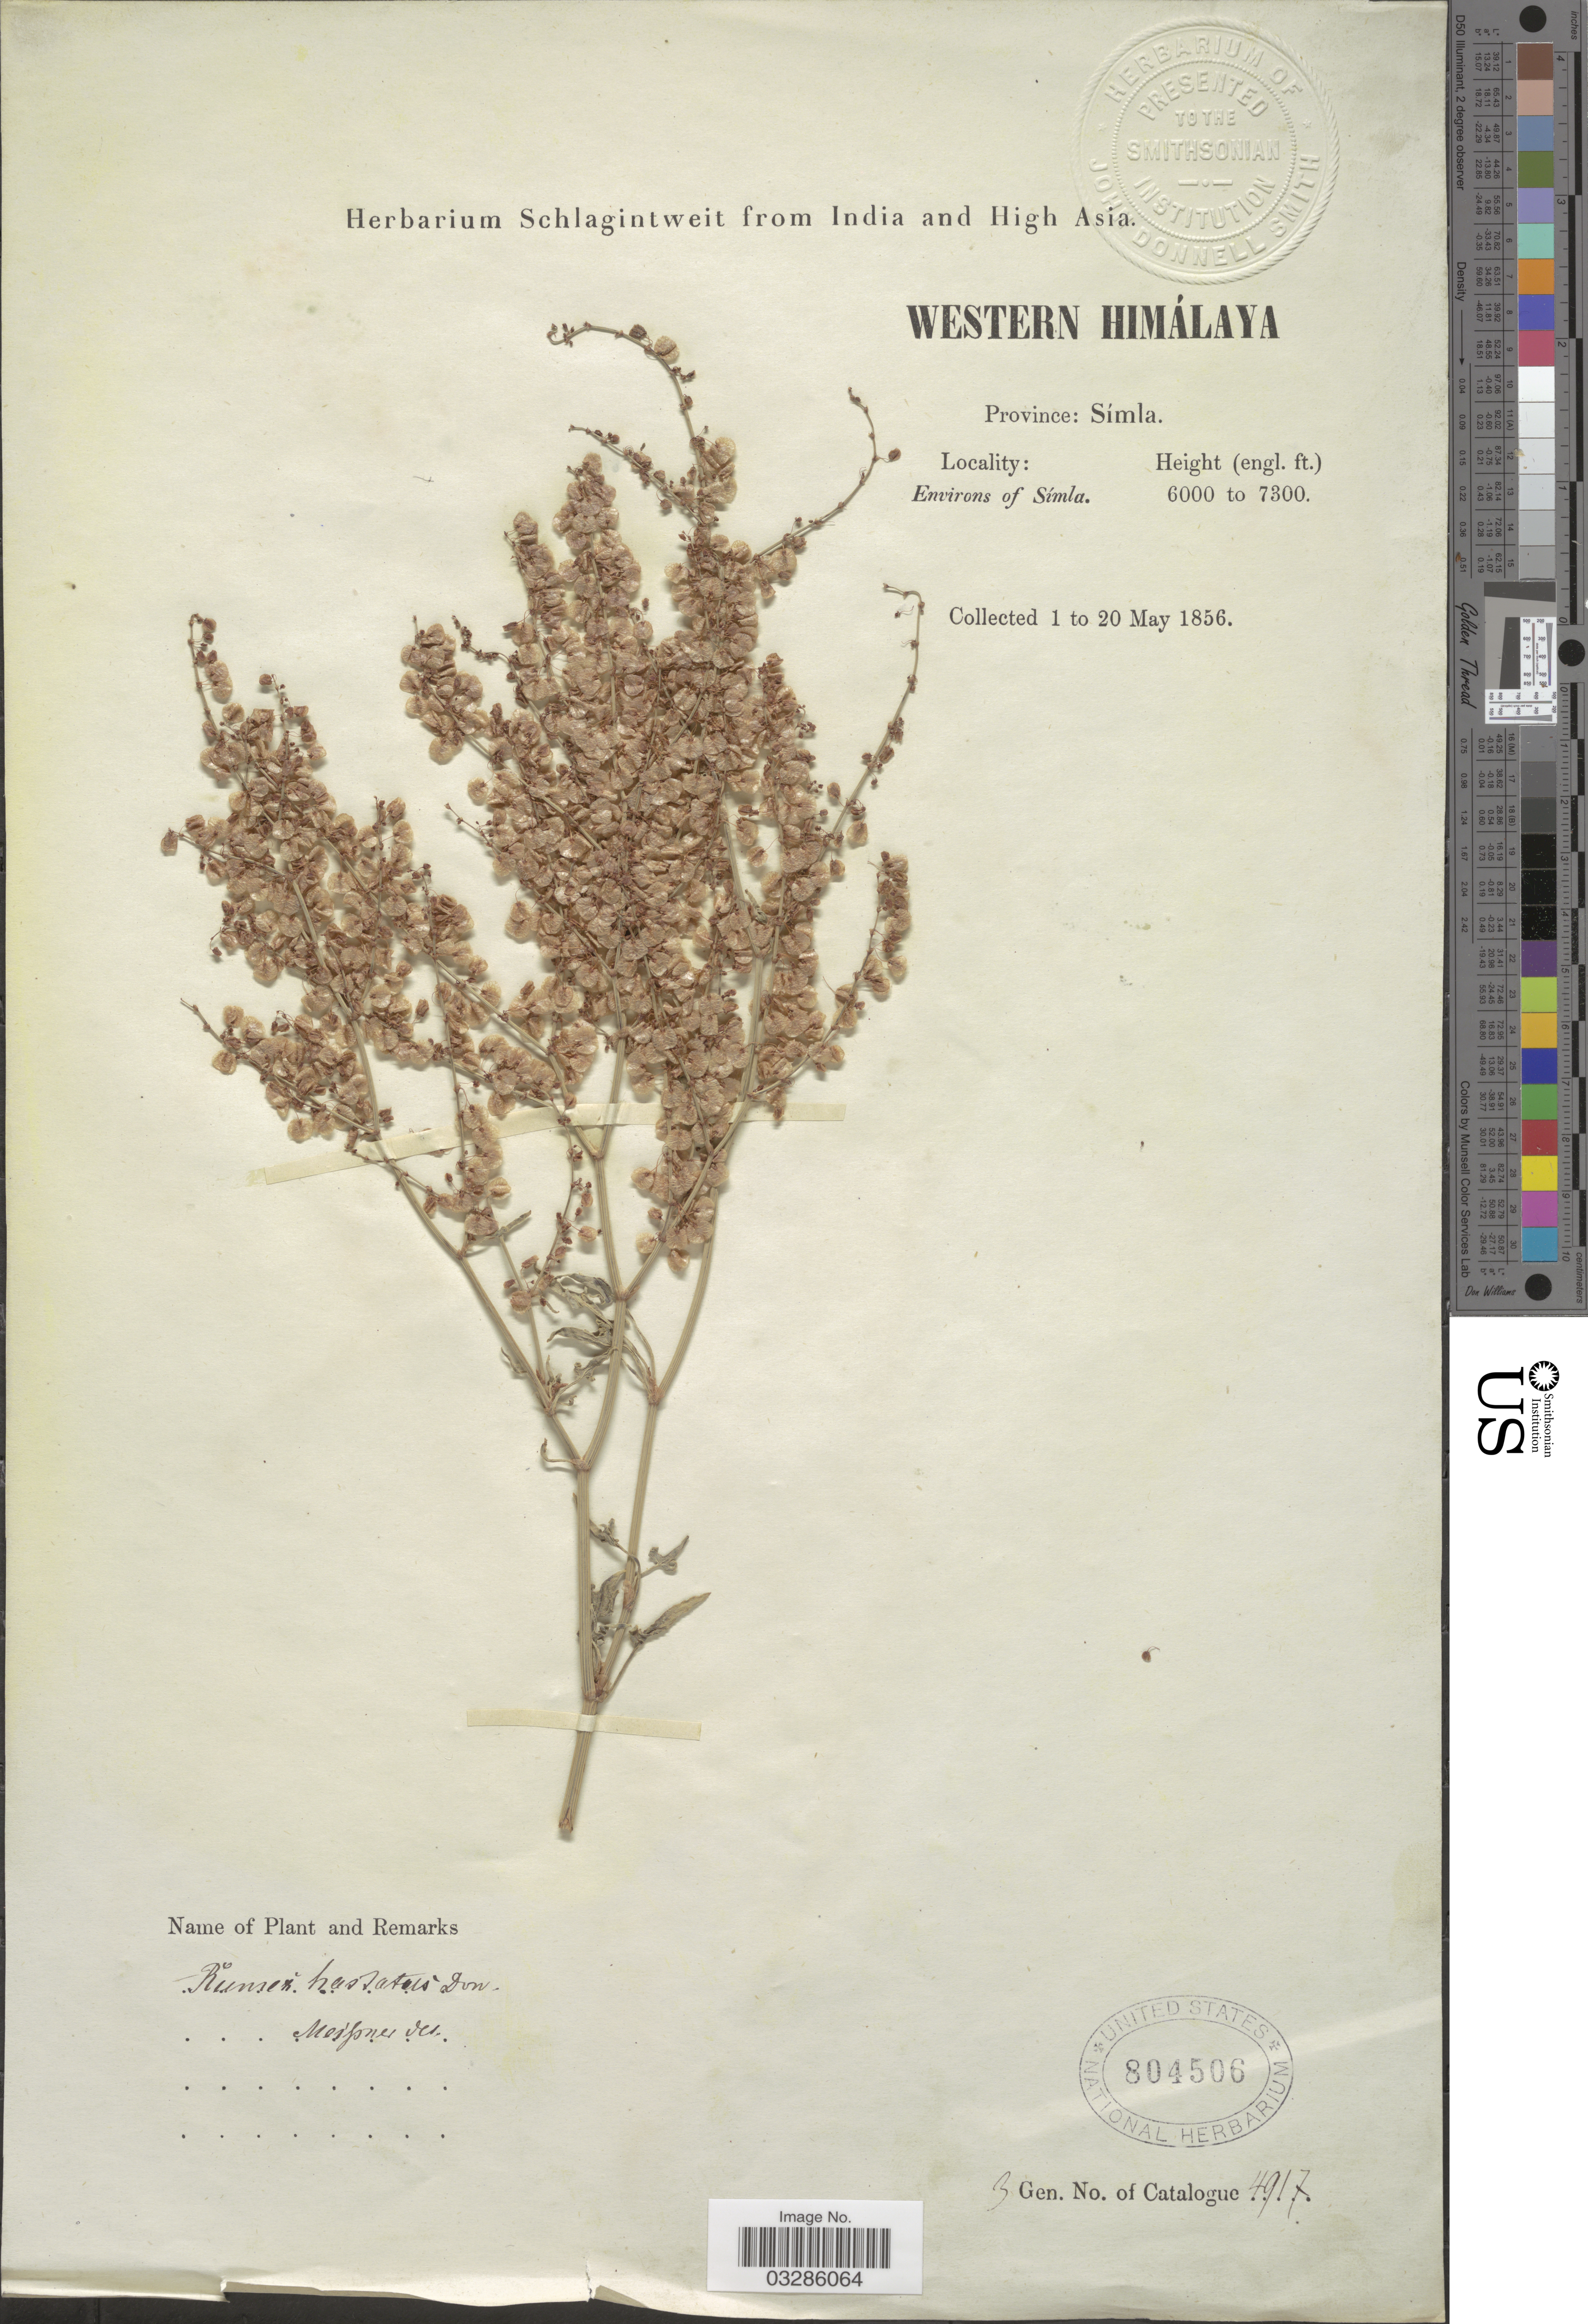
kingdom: Plantae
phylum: Tracheophyta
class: Magnoliopsida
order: Caryophyllales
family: Polygonaceae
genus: Rumex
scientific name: Rumex hastatus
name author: D. Don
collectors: ex herb. Schlagintweit from India and High Asia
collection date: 1856-05-01/1856-05-20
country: India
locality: Western Himálaya, Province: Símla, Environs of Símla.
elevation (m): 1829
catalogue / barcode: US 804506